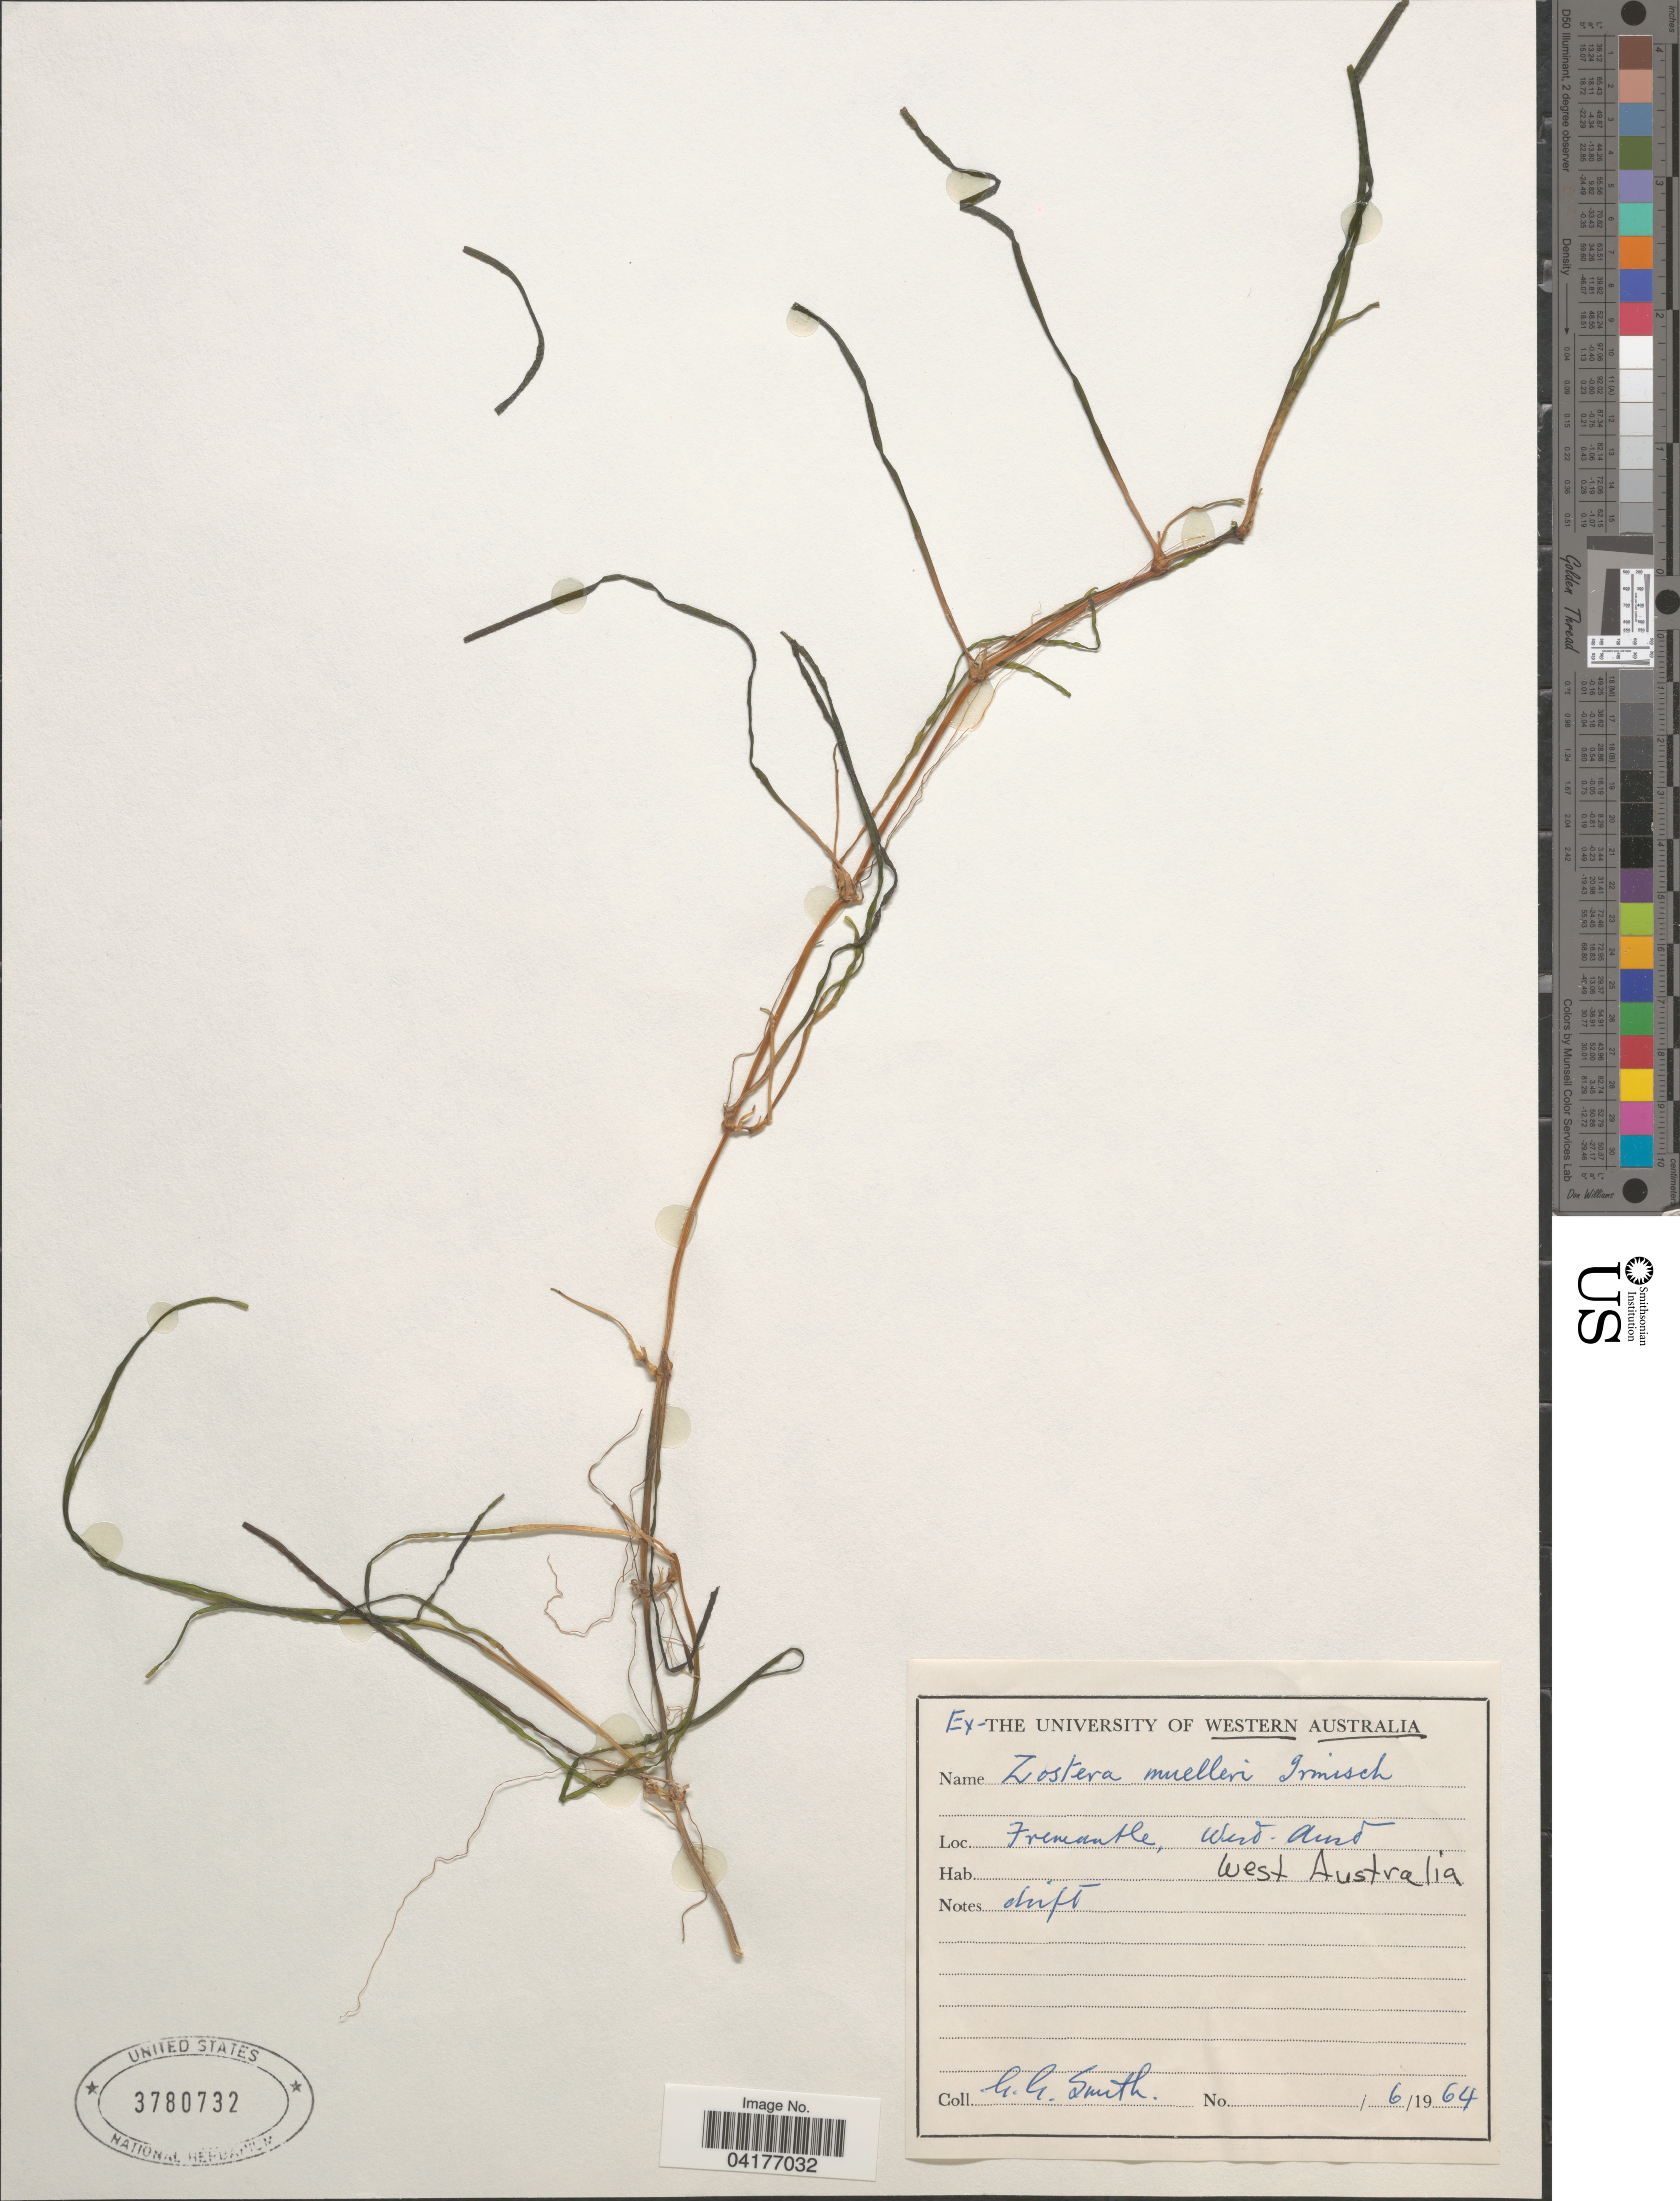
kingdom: Plantae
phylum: Tracheophyta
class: Liliopsida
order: Alismatales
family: Zosteraceae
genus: Zostera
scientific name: Zostera mucronata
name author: Hartog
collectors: G. G. Smith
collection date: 1964-06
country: Australia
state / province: Western Australia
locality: Fremantle, West Australia.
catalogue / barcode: US 3780732